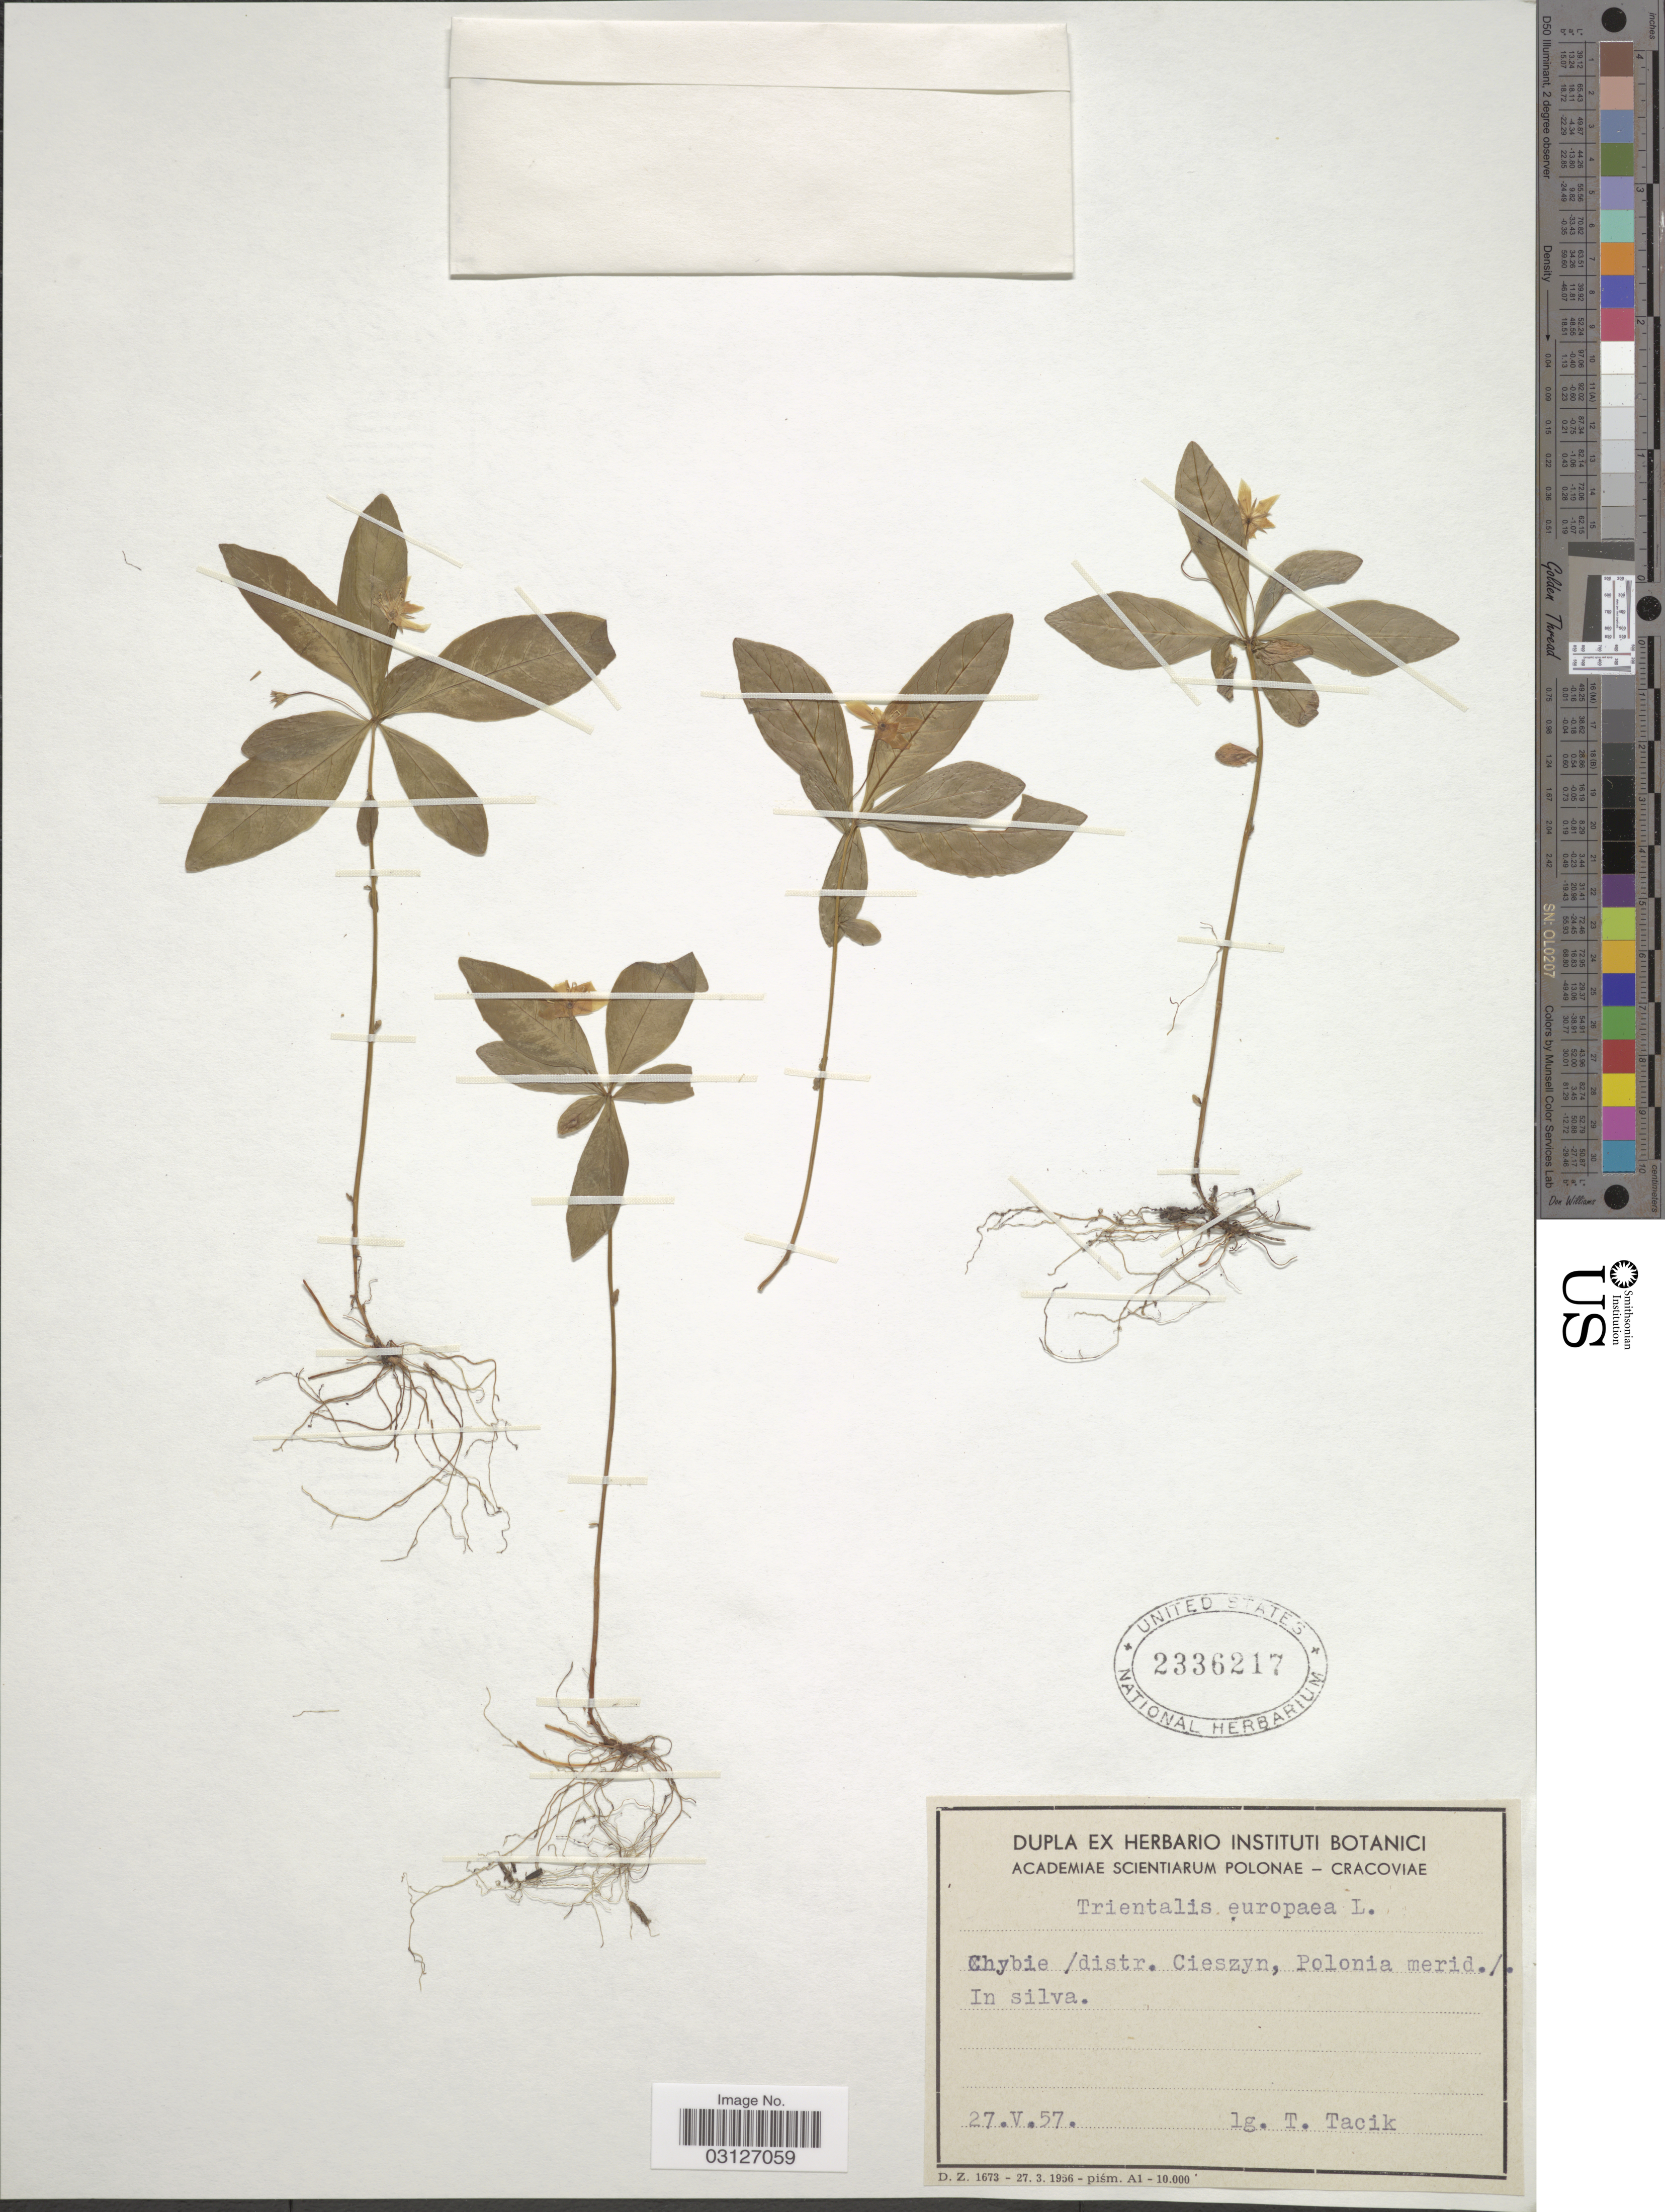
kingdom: Plantae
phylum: Tracheophyta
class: Magnoliopsida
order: Ericales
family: Primulaceae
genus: Trientalis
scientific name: Trientalis europaea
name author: L.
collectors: T. Tacik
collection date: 1957-05-27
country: Poland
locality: Chybie /distr. Cieszyn, Polonia merid.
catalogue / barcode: US 2336217